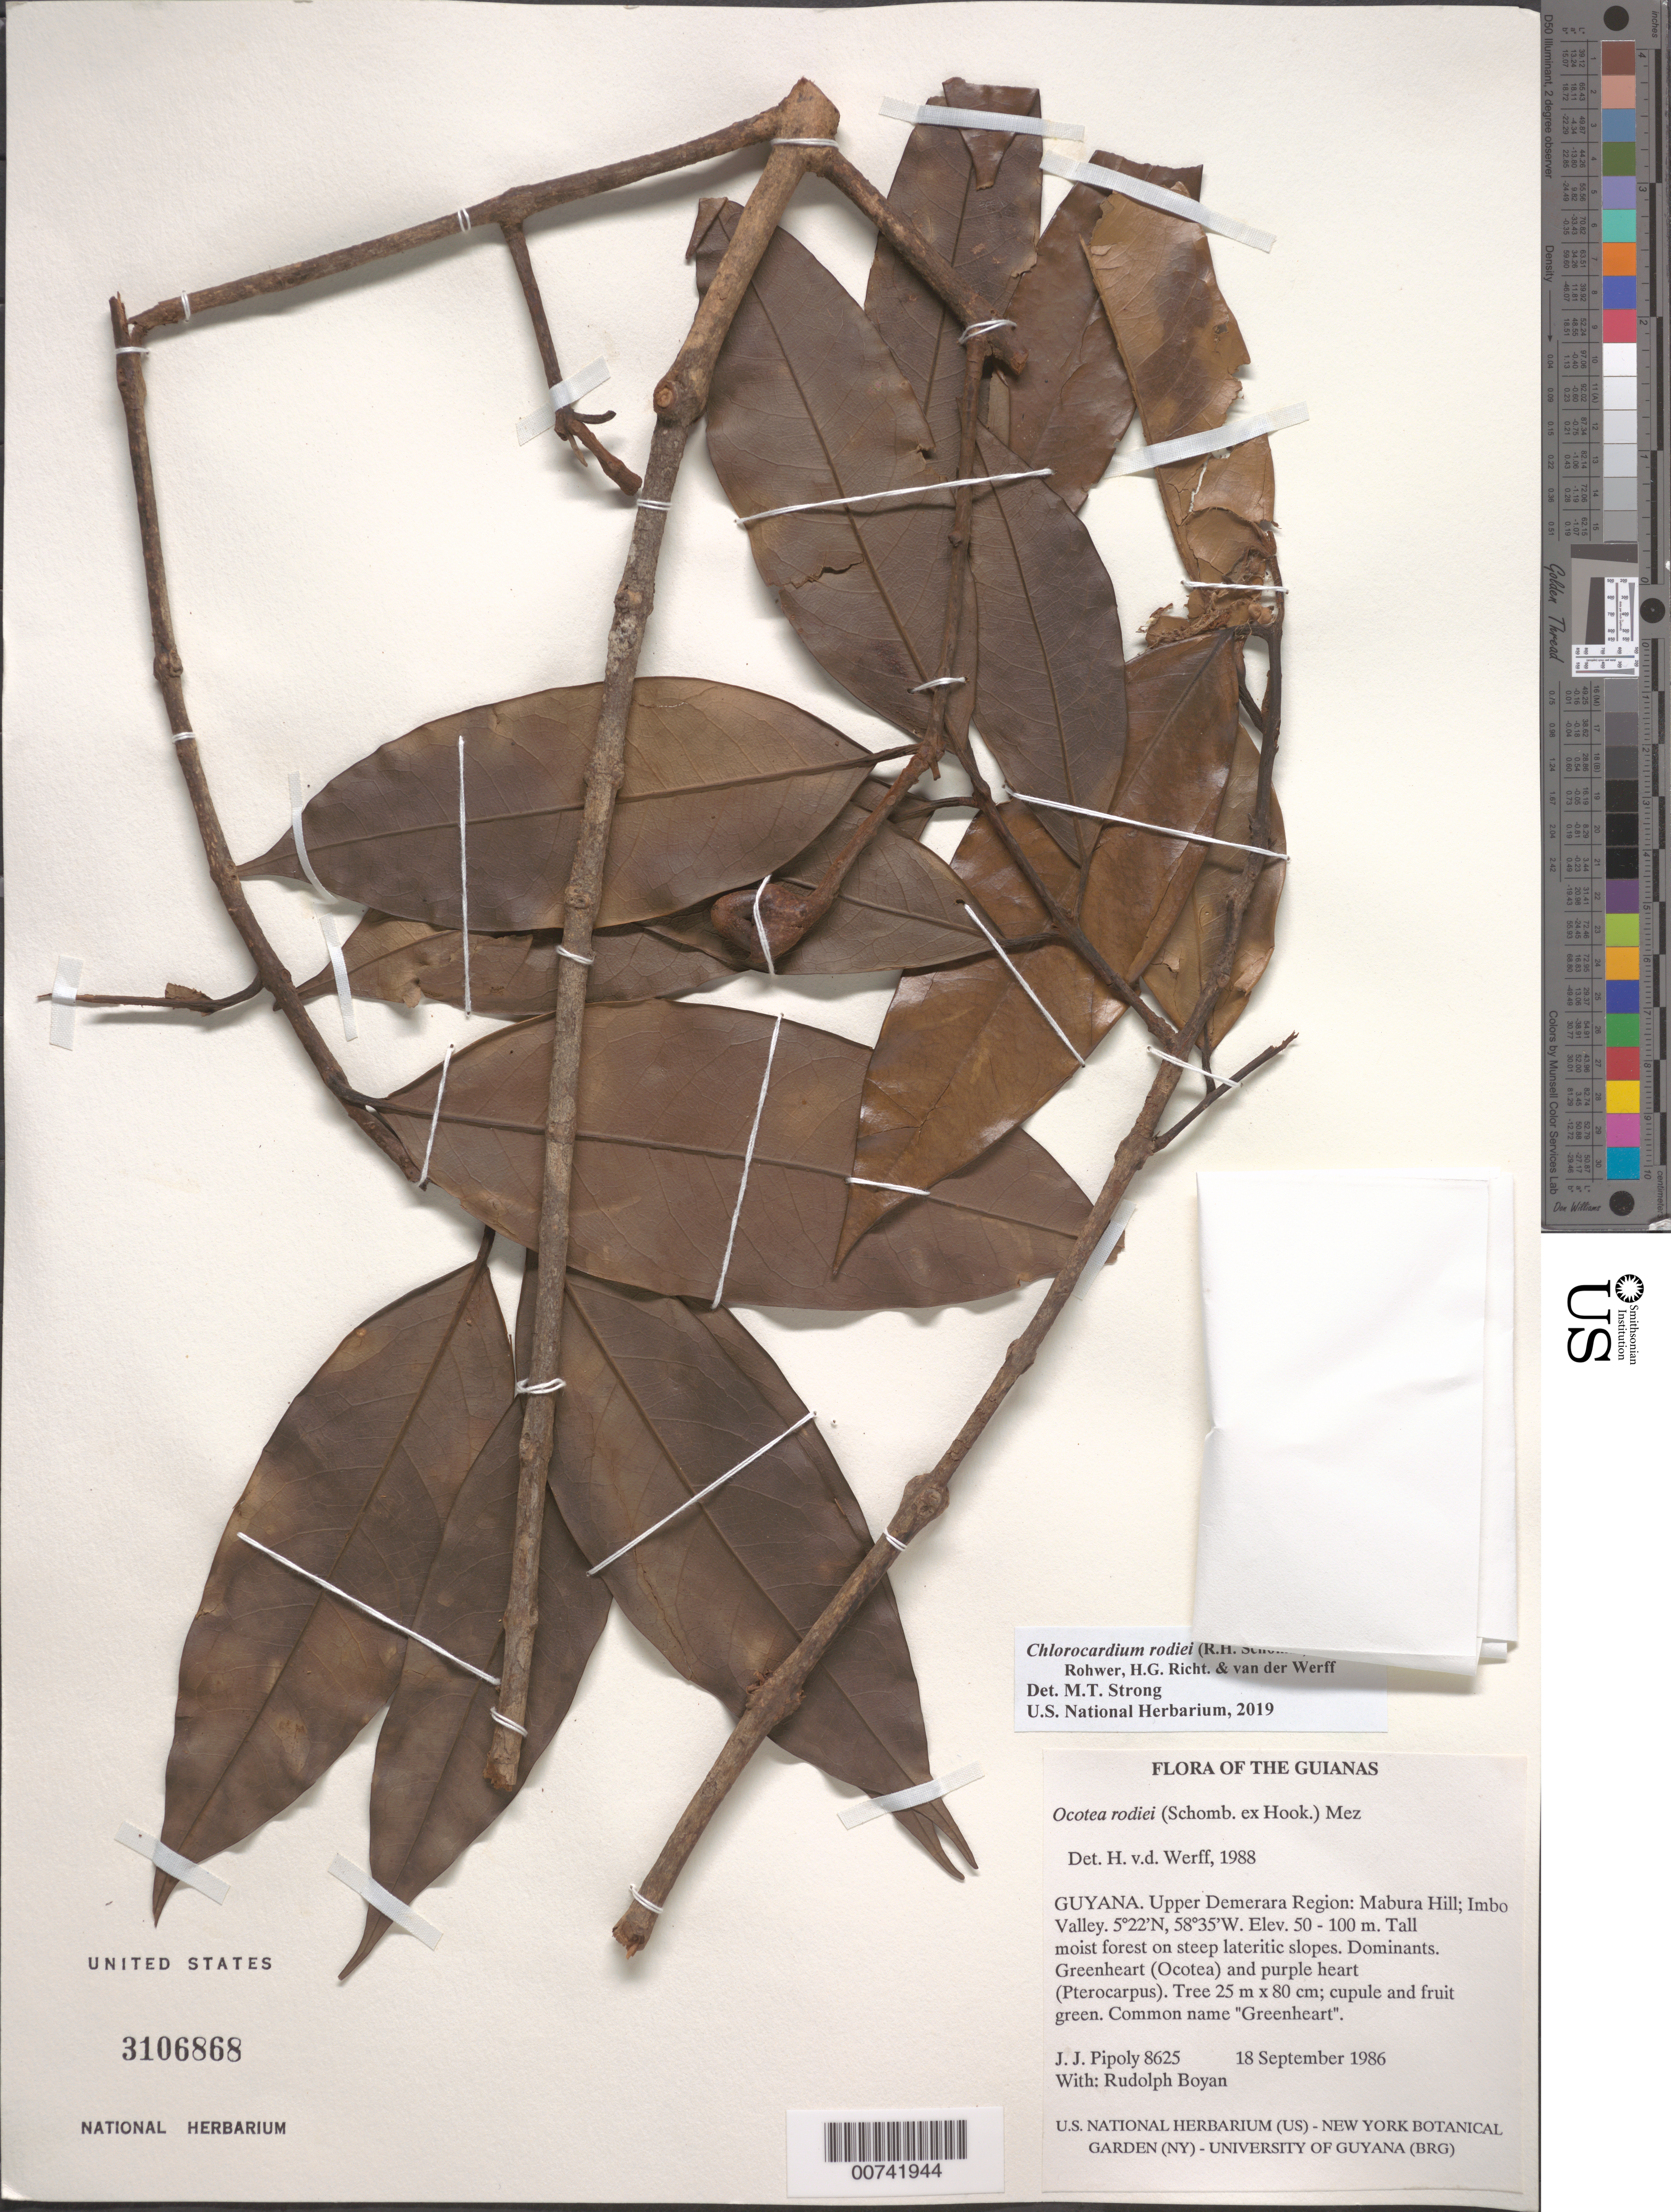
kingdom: Plantae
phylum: Tracheophyta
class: Magnoliopsida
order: Laurales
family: Lauraceae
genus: Chlorocardium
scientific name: Chlorocardium rodiei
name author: (R.H. Schomb.) Rohwer et al.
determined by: Strong, Mark T., (BOT), Smithsonian Institution - National Museum of Natural History (UNITED STATES)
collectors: J. J. Pipoly & R. Boyan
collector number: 8625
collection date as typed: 18 September 1986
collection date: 1986-09-18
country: Guyana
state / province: U. Demerara-Berbice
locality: Mabura Hill; Imbo Valley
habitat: Tall moist forest on steep lateritic slopes. Dominants. Greenheart (Ocotea) and purple heart (Pterocarpus)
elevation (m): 50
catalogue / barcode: US 3106868